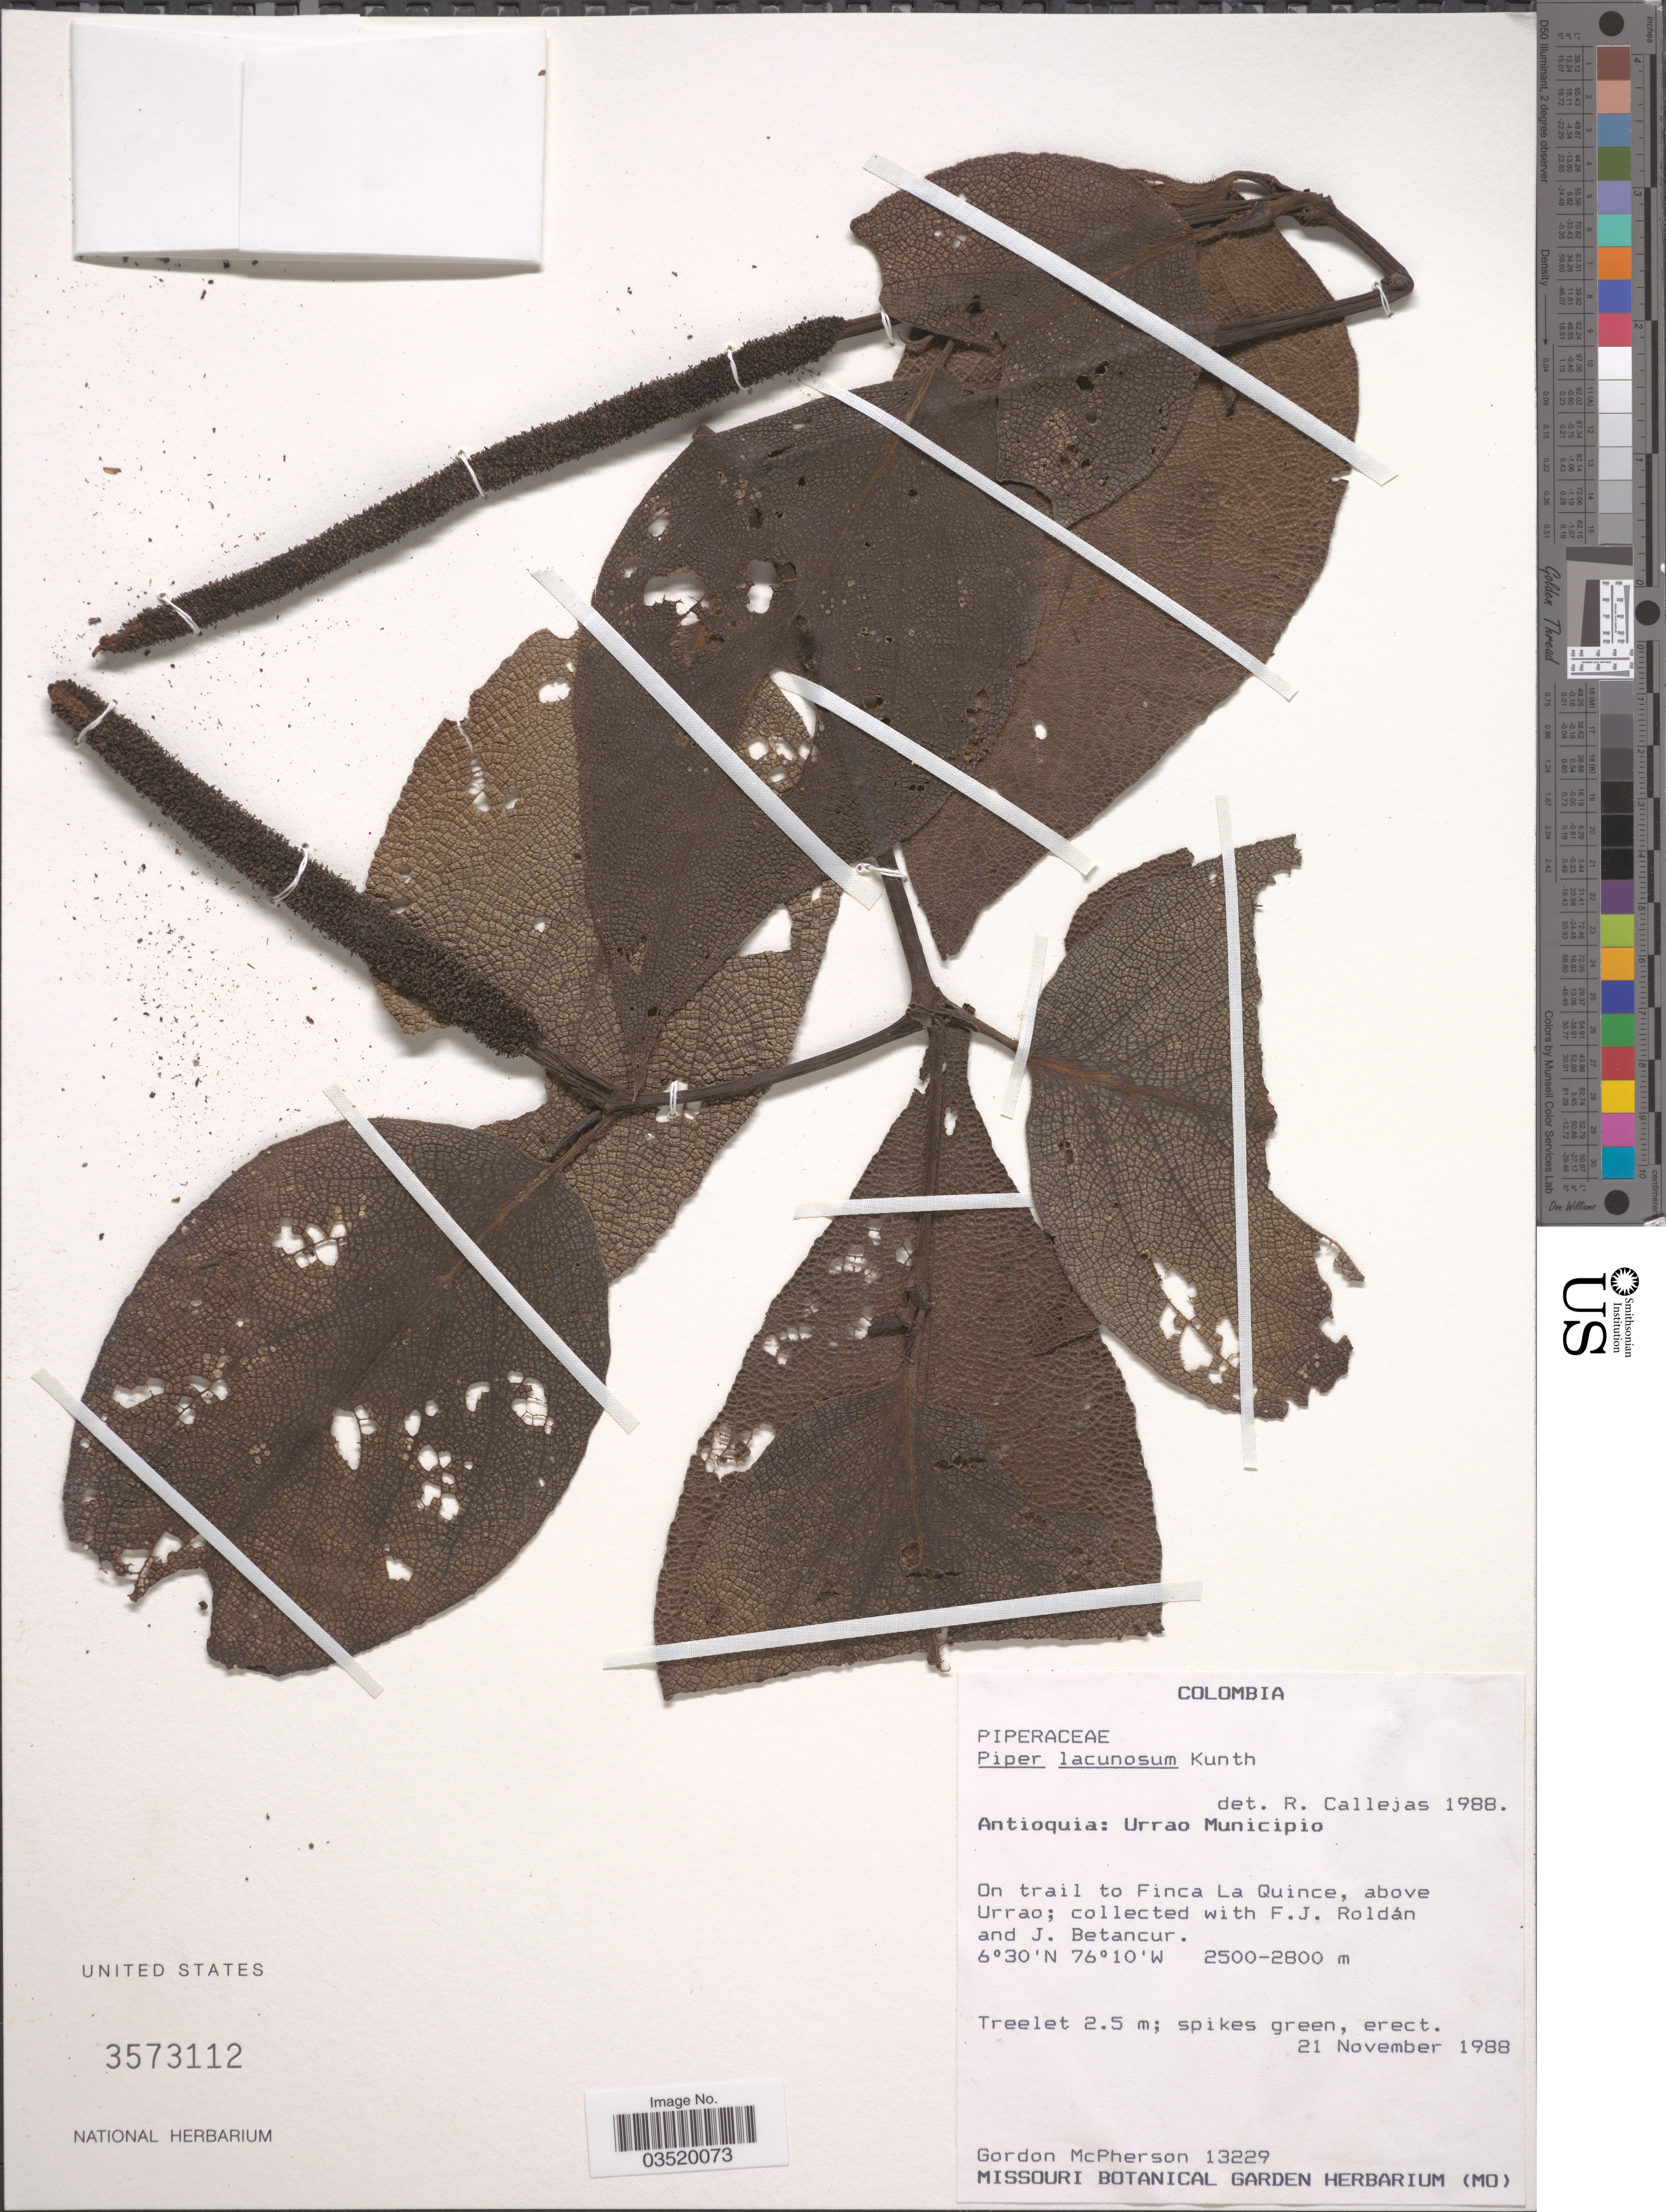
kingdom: Plantae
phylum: Tracheophyta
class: Magnoliopsida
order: Piperales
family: Piperaceae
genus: Piper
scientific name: Piper lacunosum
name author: Kunth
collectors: G. McPherson, F. J. Roldán & J. Betancur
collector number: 13229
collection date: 1988-11-21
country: Colombia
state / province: Antioquia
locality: Urrao Municipio. On trail to Finca La Quince, above Urrao.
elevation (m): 2500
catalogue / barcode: US 3573112